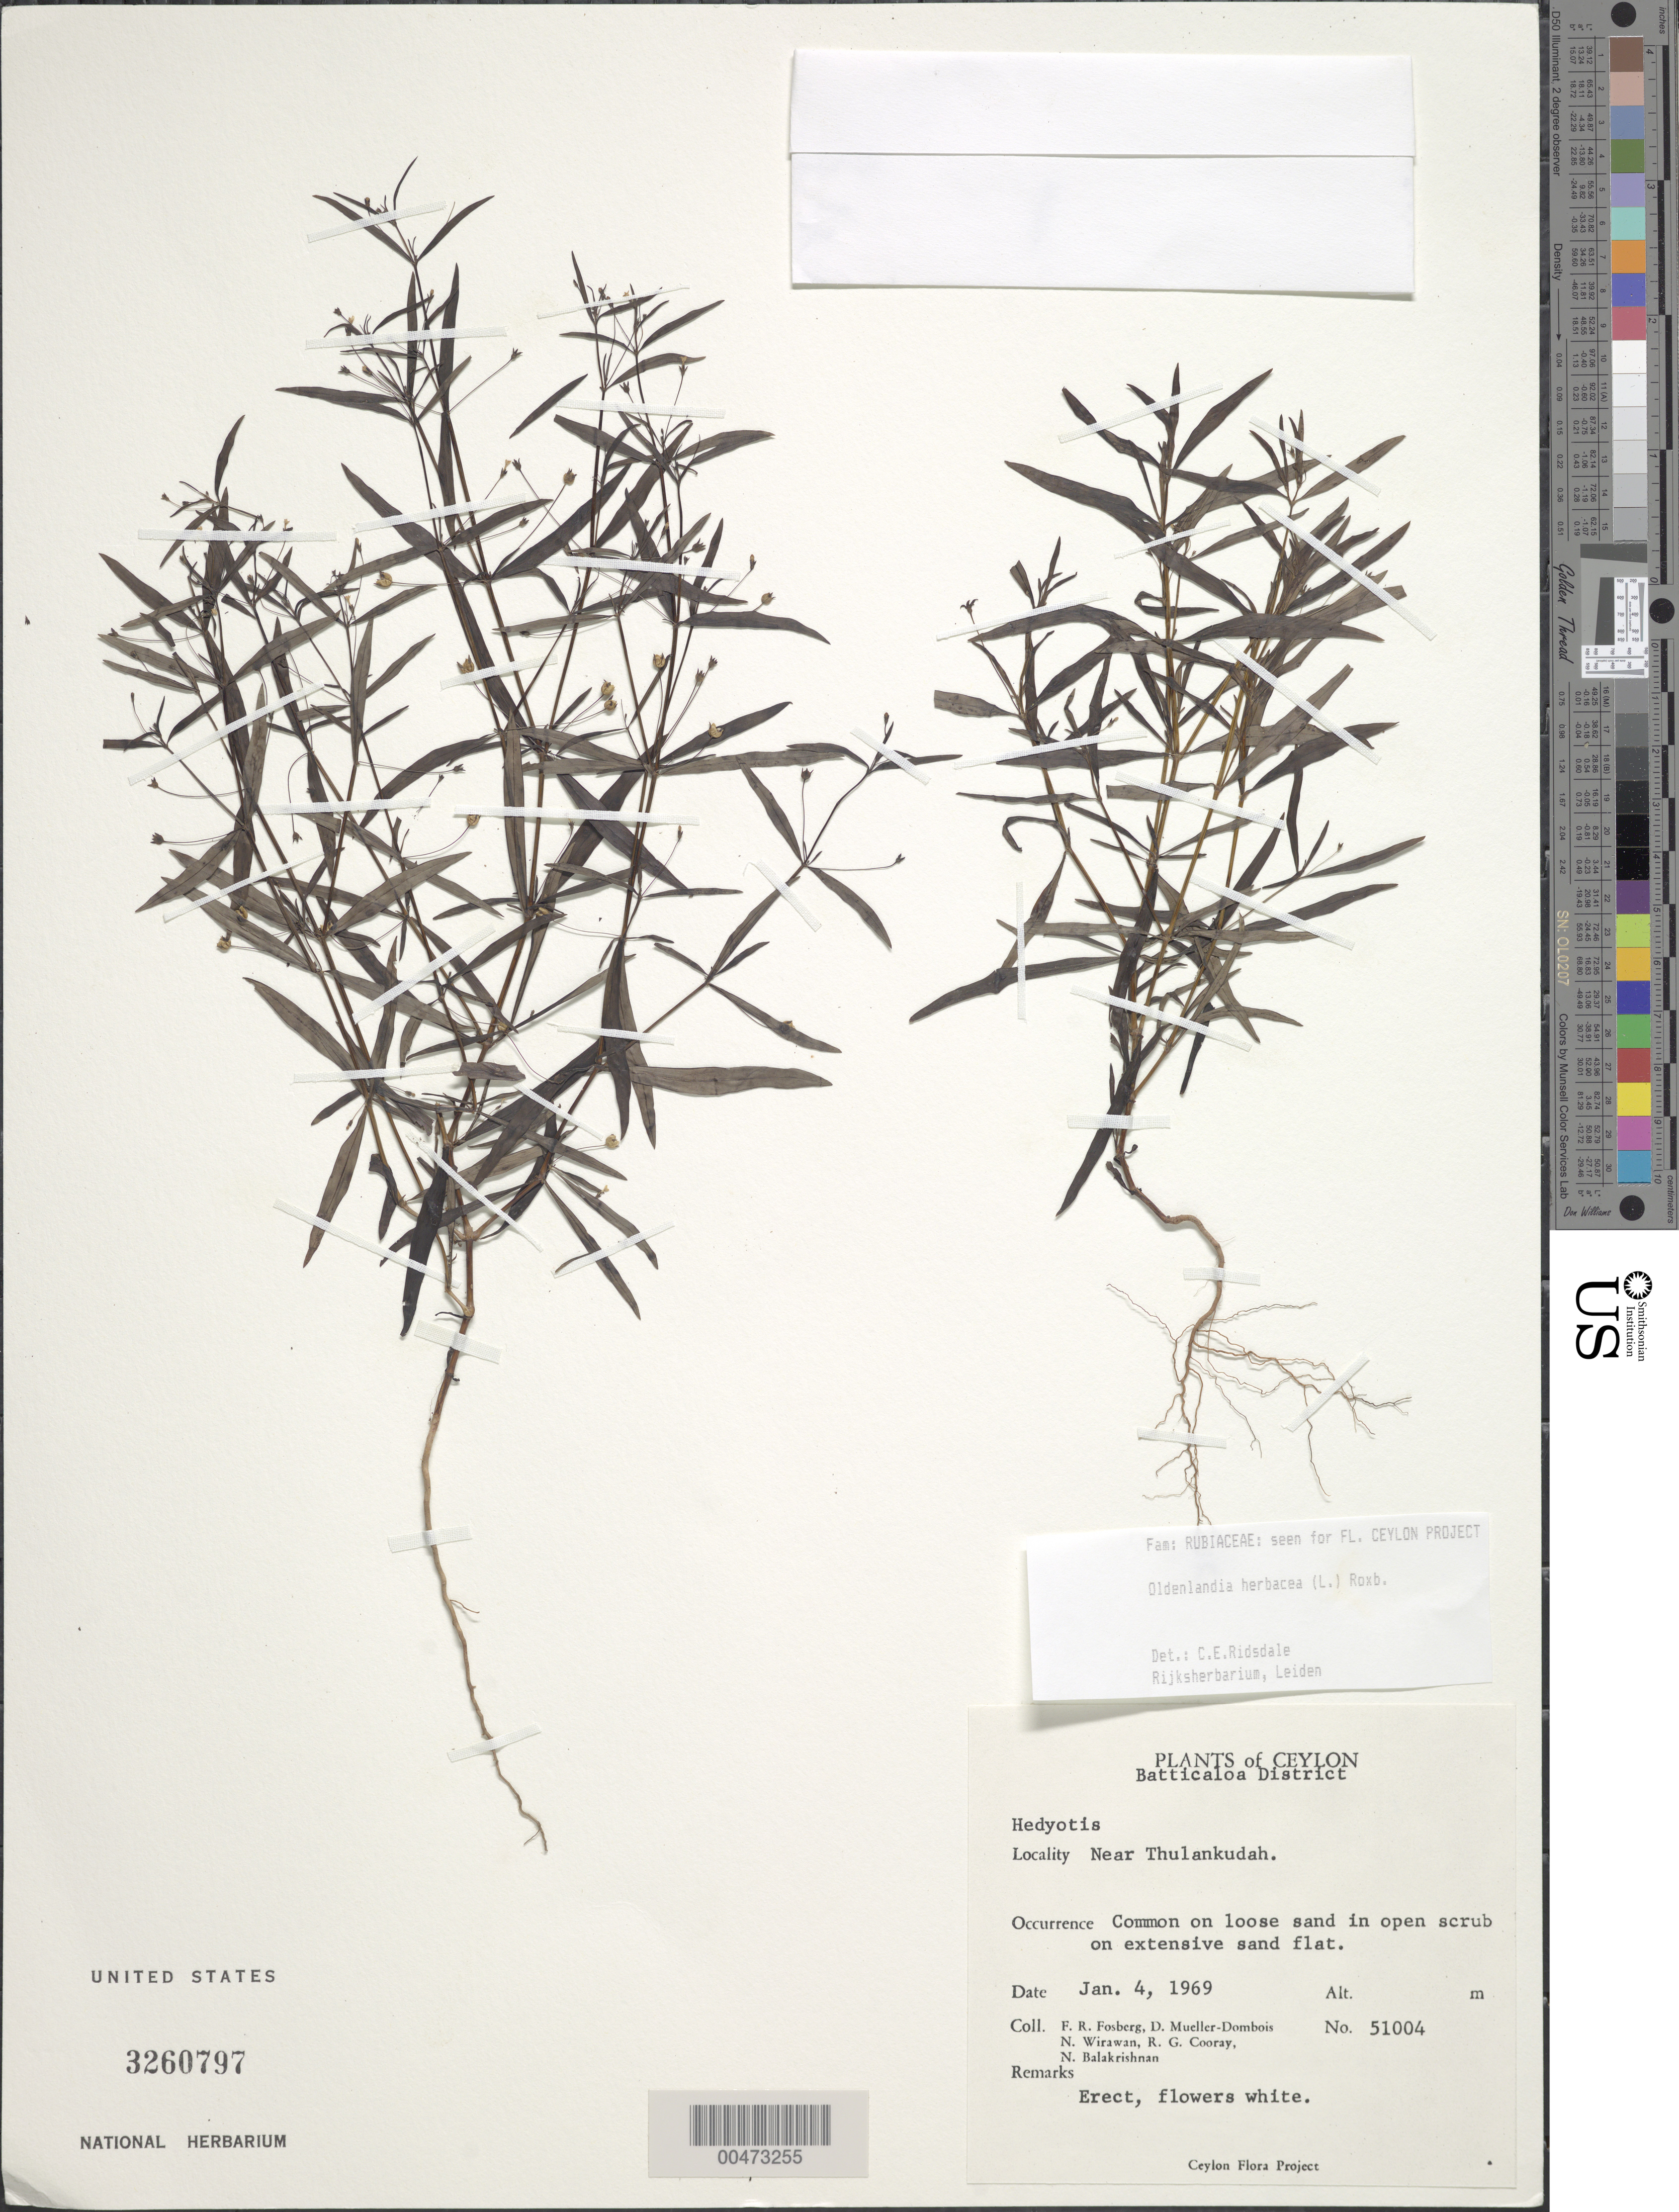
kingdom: Plantae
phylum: Tracheophyta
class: Magnoliopsida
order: Gentianales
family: Rubiaceae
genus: Oldenlandia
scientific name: Oldenlandia herbacea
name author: (L.) Roxb.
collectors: F. R. Fosberg, D. Mueller-Dombois & N. Wirawan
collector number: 51004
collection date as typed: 04 Jan 1969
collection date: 1969-01-04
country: Sri Lanka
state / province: Eastern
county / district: Batticaloa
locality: near Thulankudah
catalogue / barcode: US 3260797